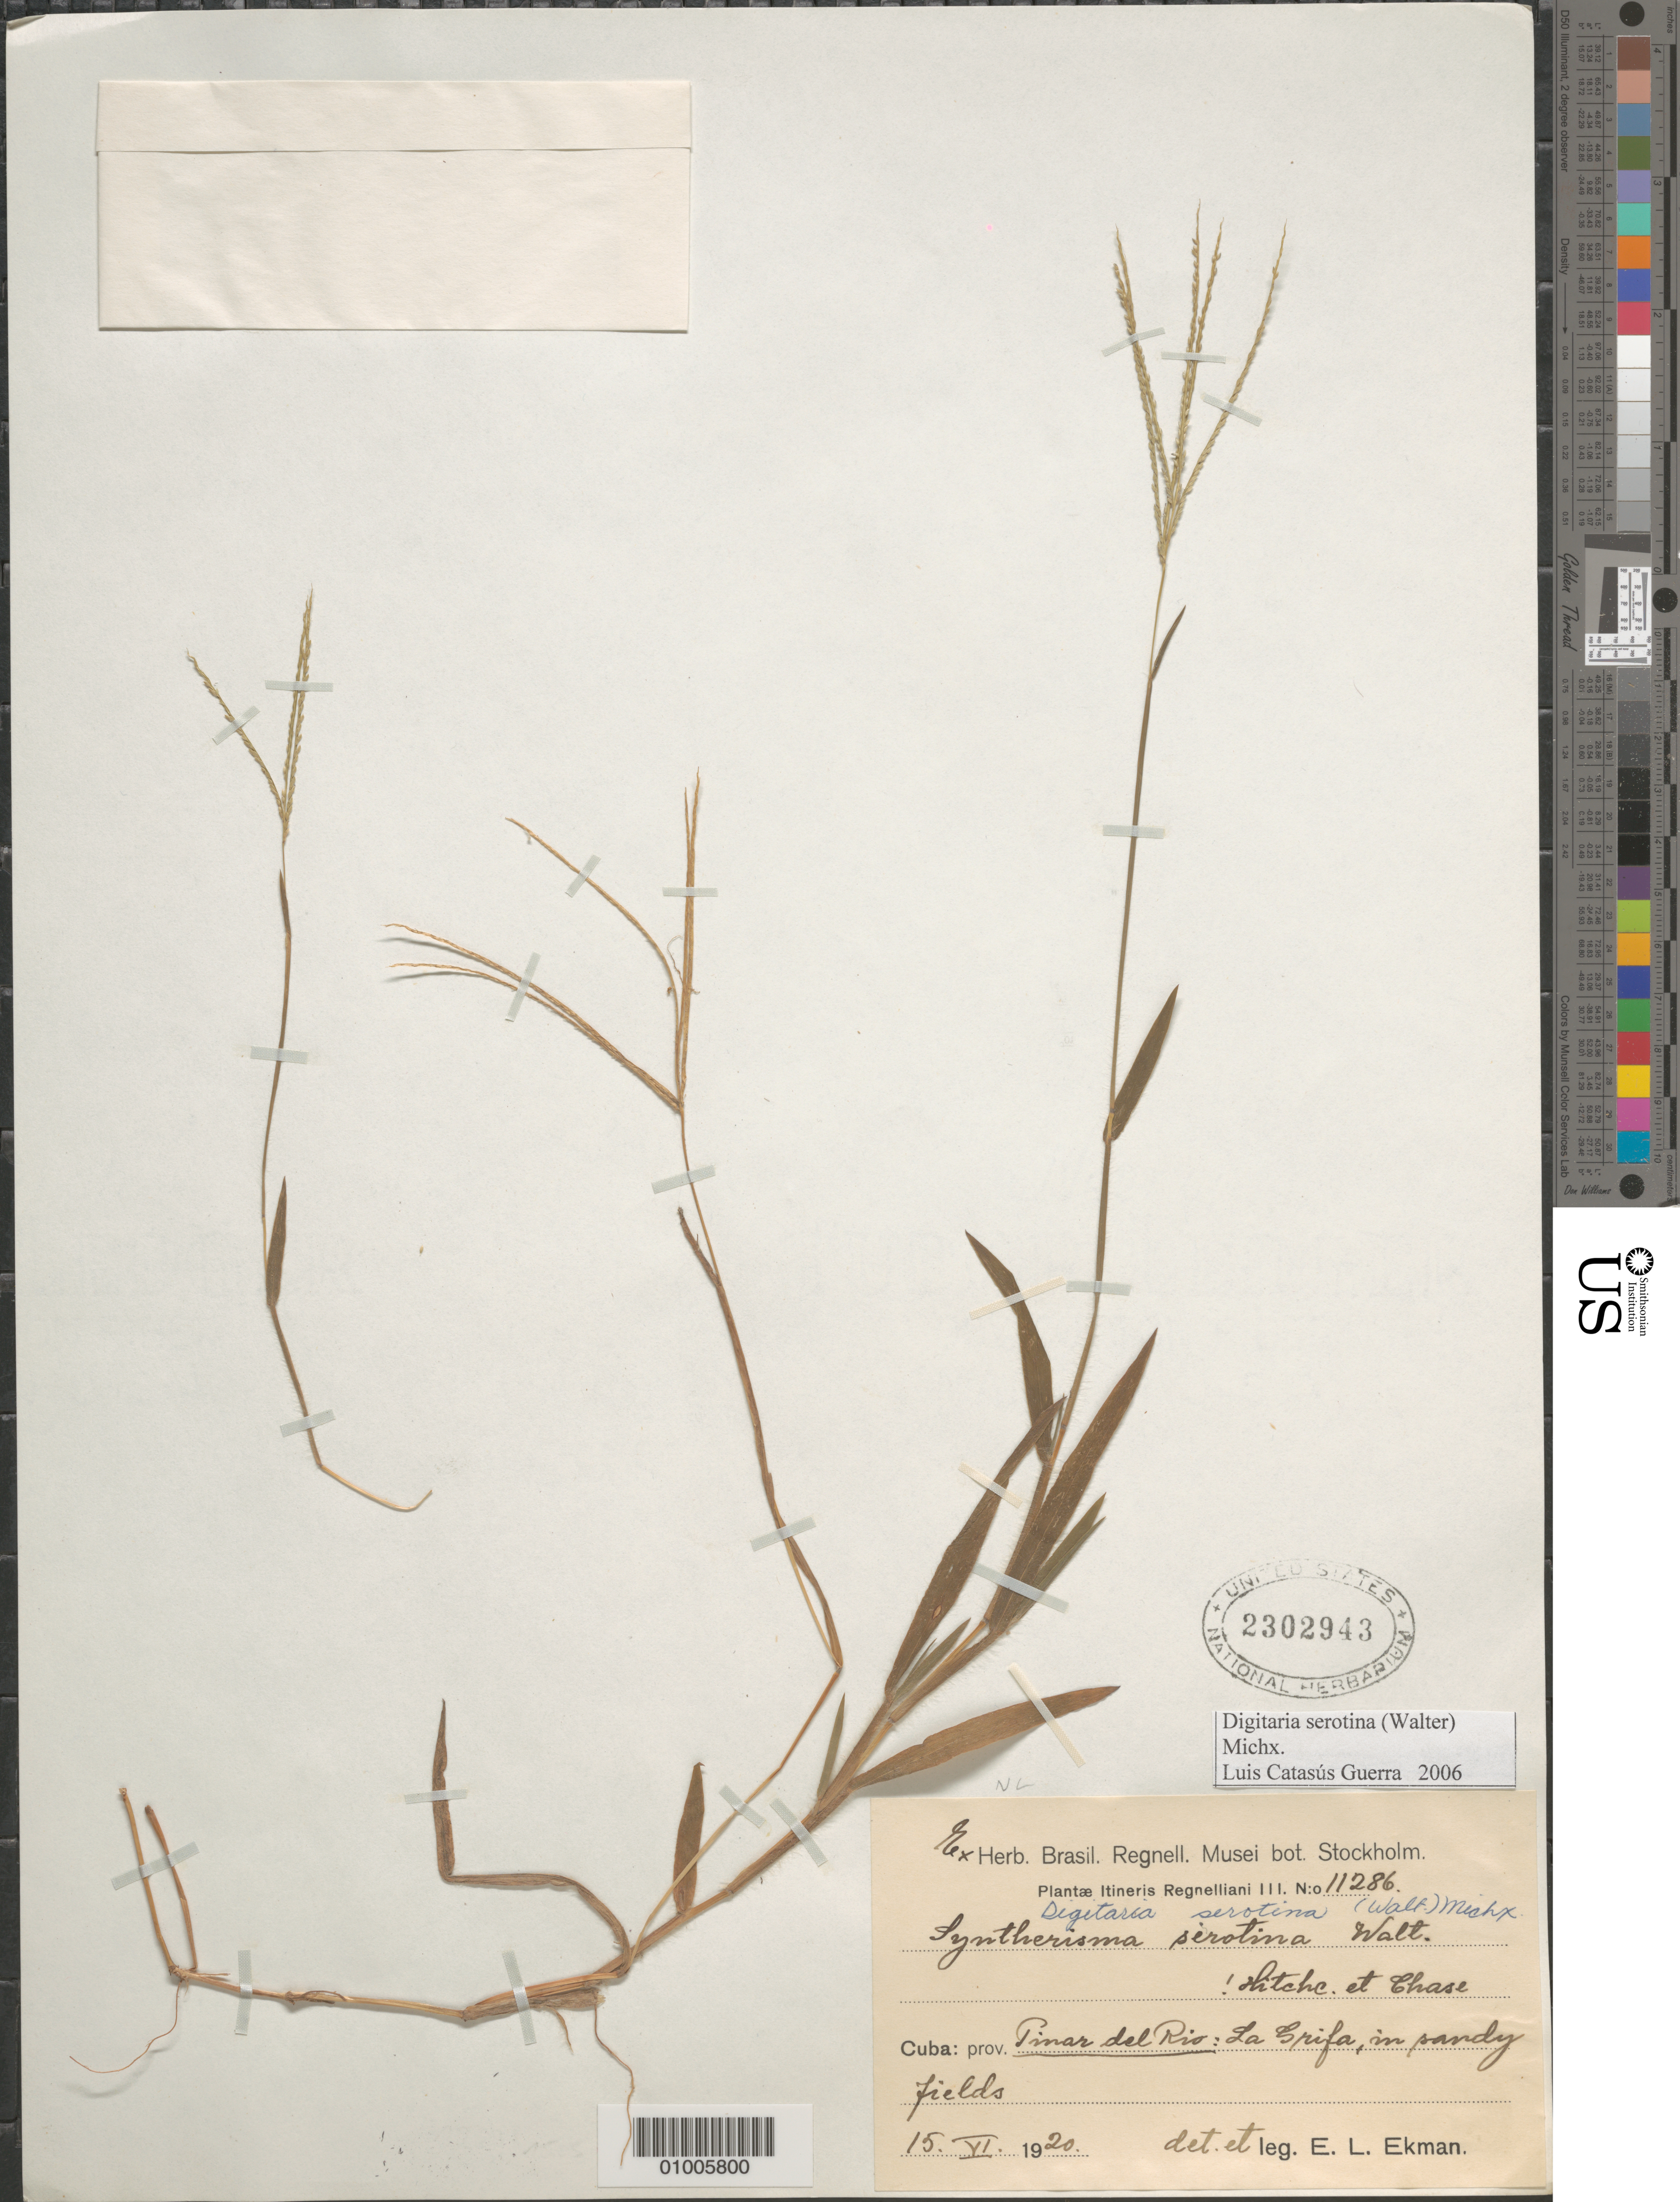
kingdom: Plantae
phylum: Tracheophyta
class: Liliopsida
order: Poales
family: Poaceae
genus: Digitaria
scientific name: Digitaria serotina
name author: (Walter) Michx.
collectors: E. L. Ekman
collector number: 11286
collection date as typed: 15 Jun 1920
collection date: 1920-06-15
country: Cuba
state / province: Pinar del Rio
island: Cuba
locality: La Sifra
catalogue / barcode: US 2302943